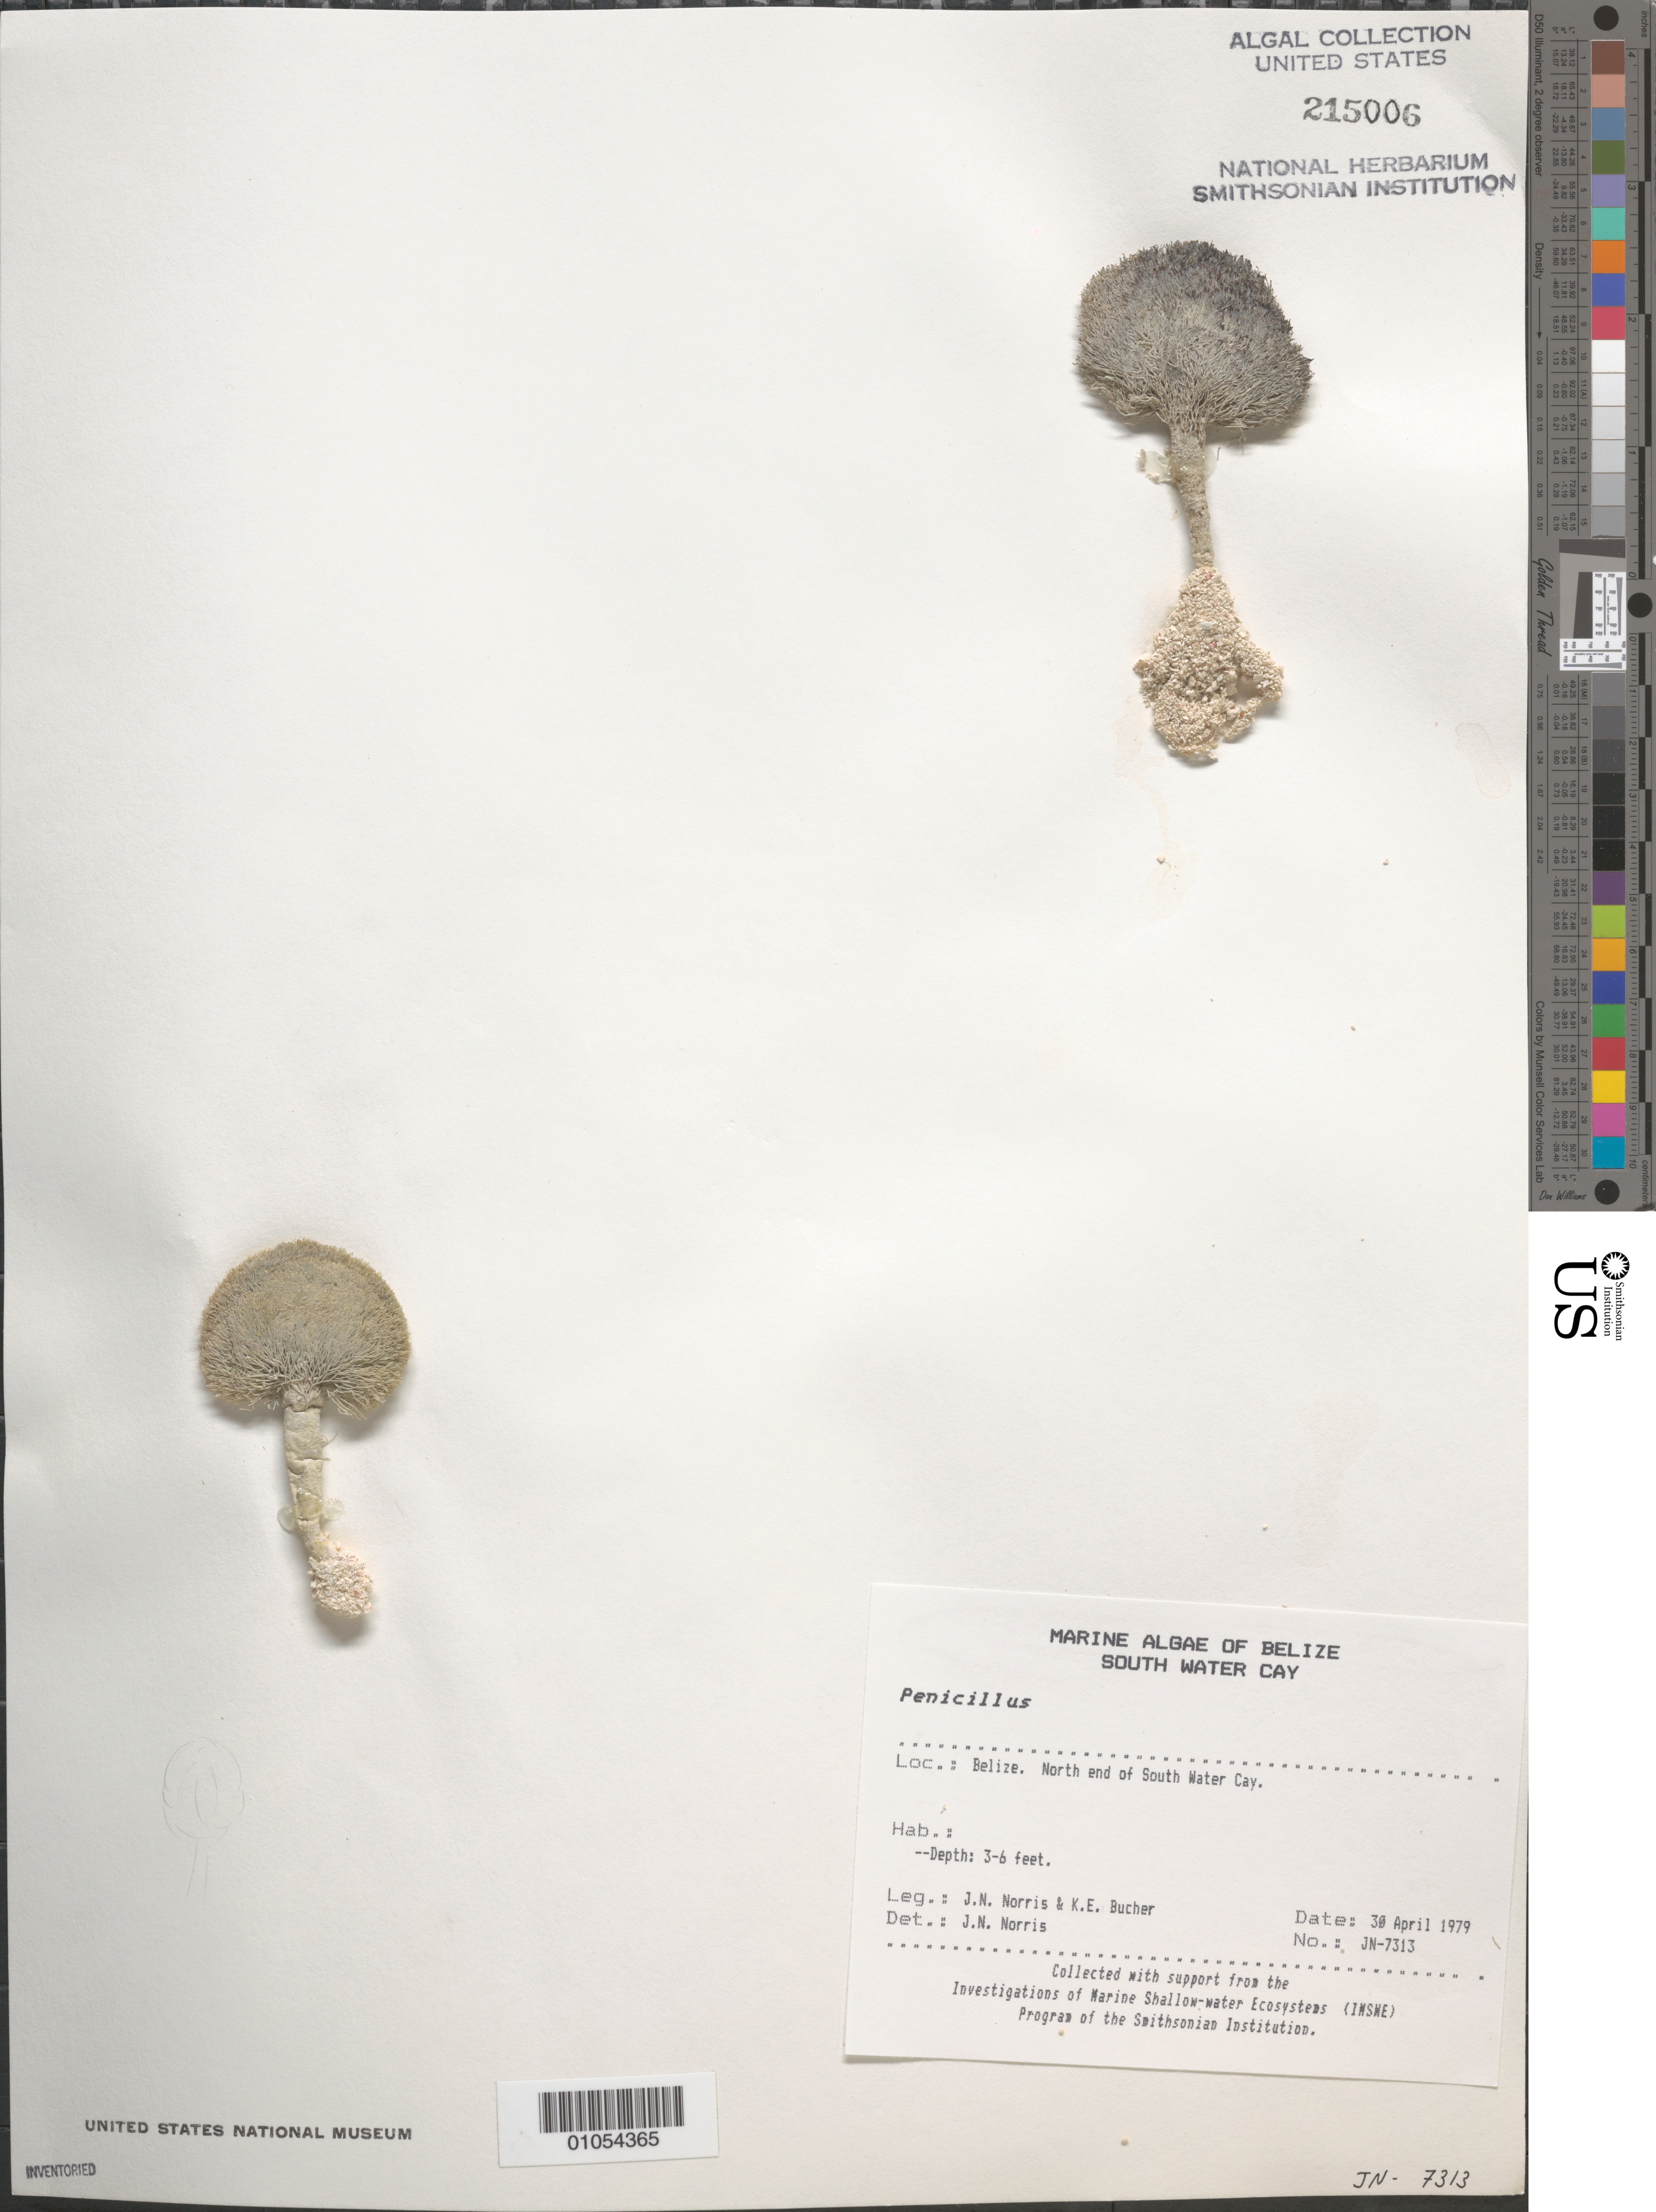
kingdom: Plantae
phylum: Chlorophyta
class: Ulvophyceae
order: Bryopsidales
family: Udoteaceae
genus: Penicillus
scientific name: Penicillus sp.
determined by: Norris, James N.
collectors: J. N. Norris & K. E. Bucher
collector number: JN-7313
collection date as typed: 30 Apr 1979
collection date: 1979-04-30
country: Belize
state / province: Stann Creek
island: South Water Cay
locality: North end of the cay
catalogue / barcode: US 215006